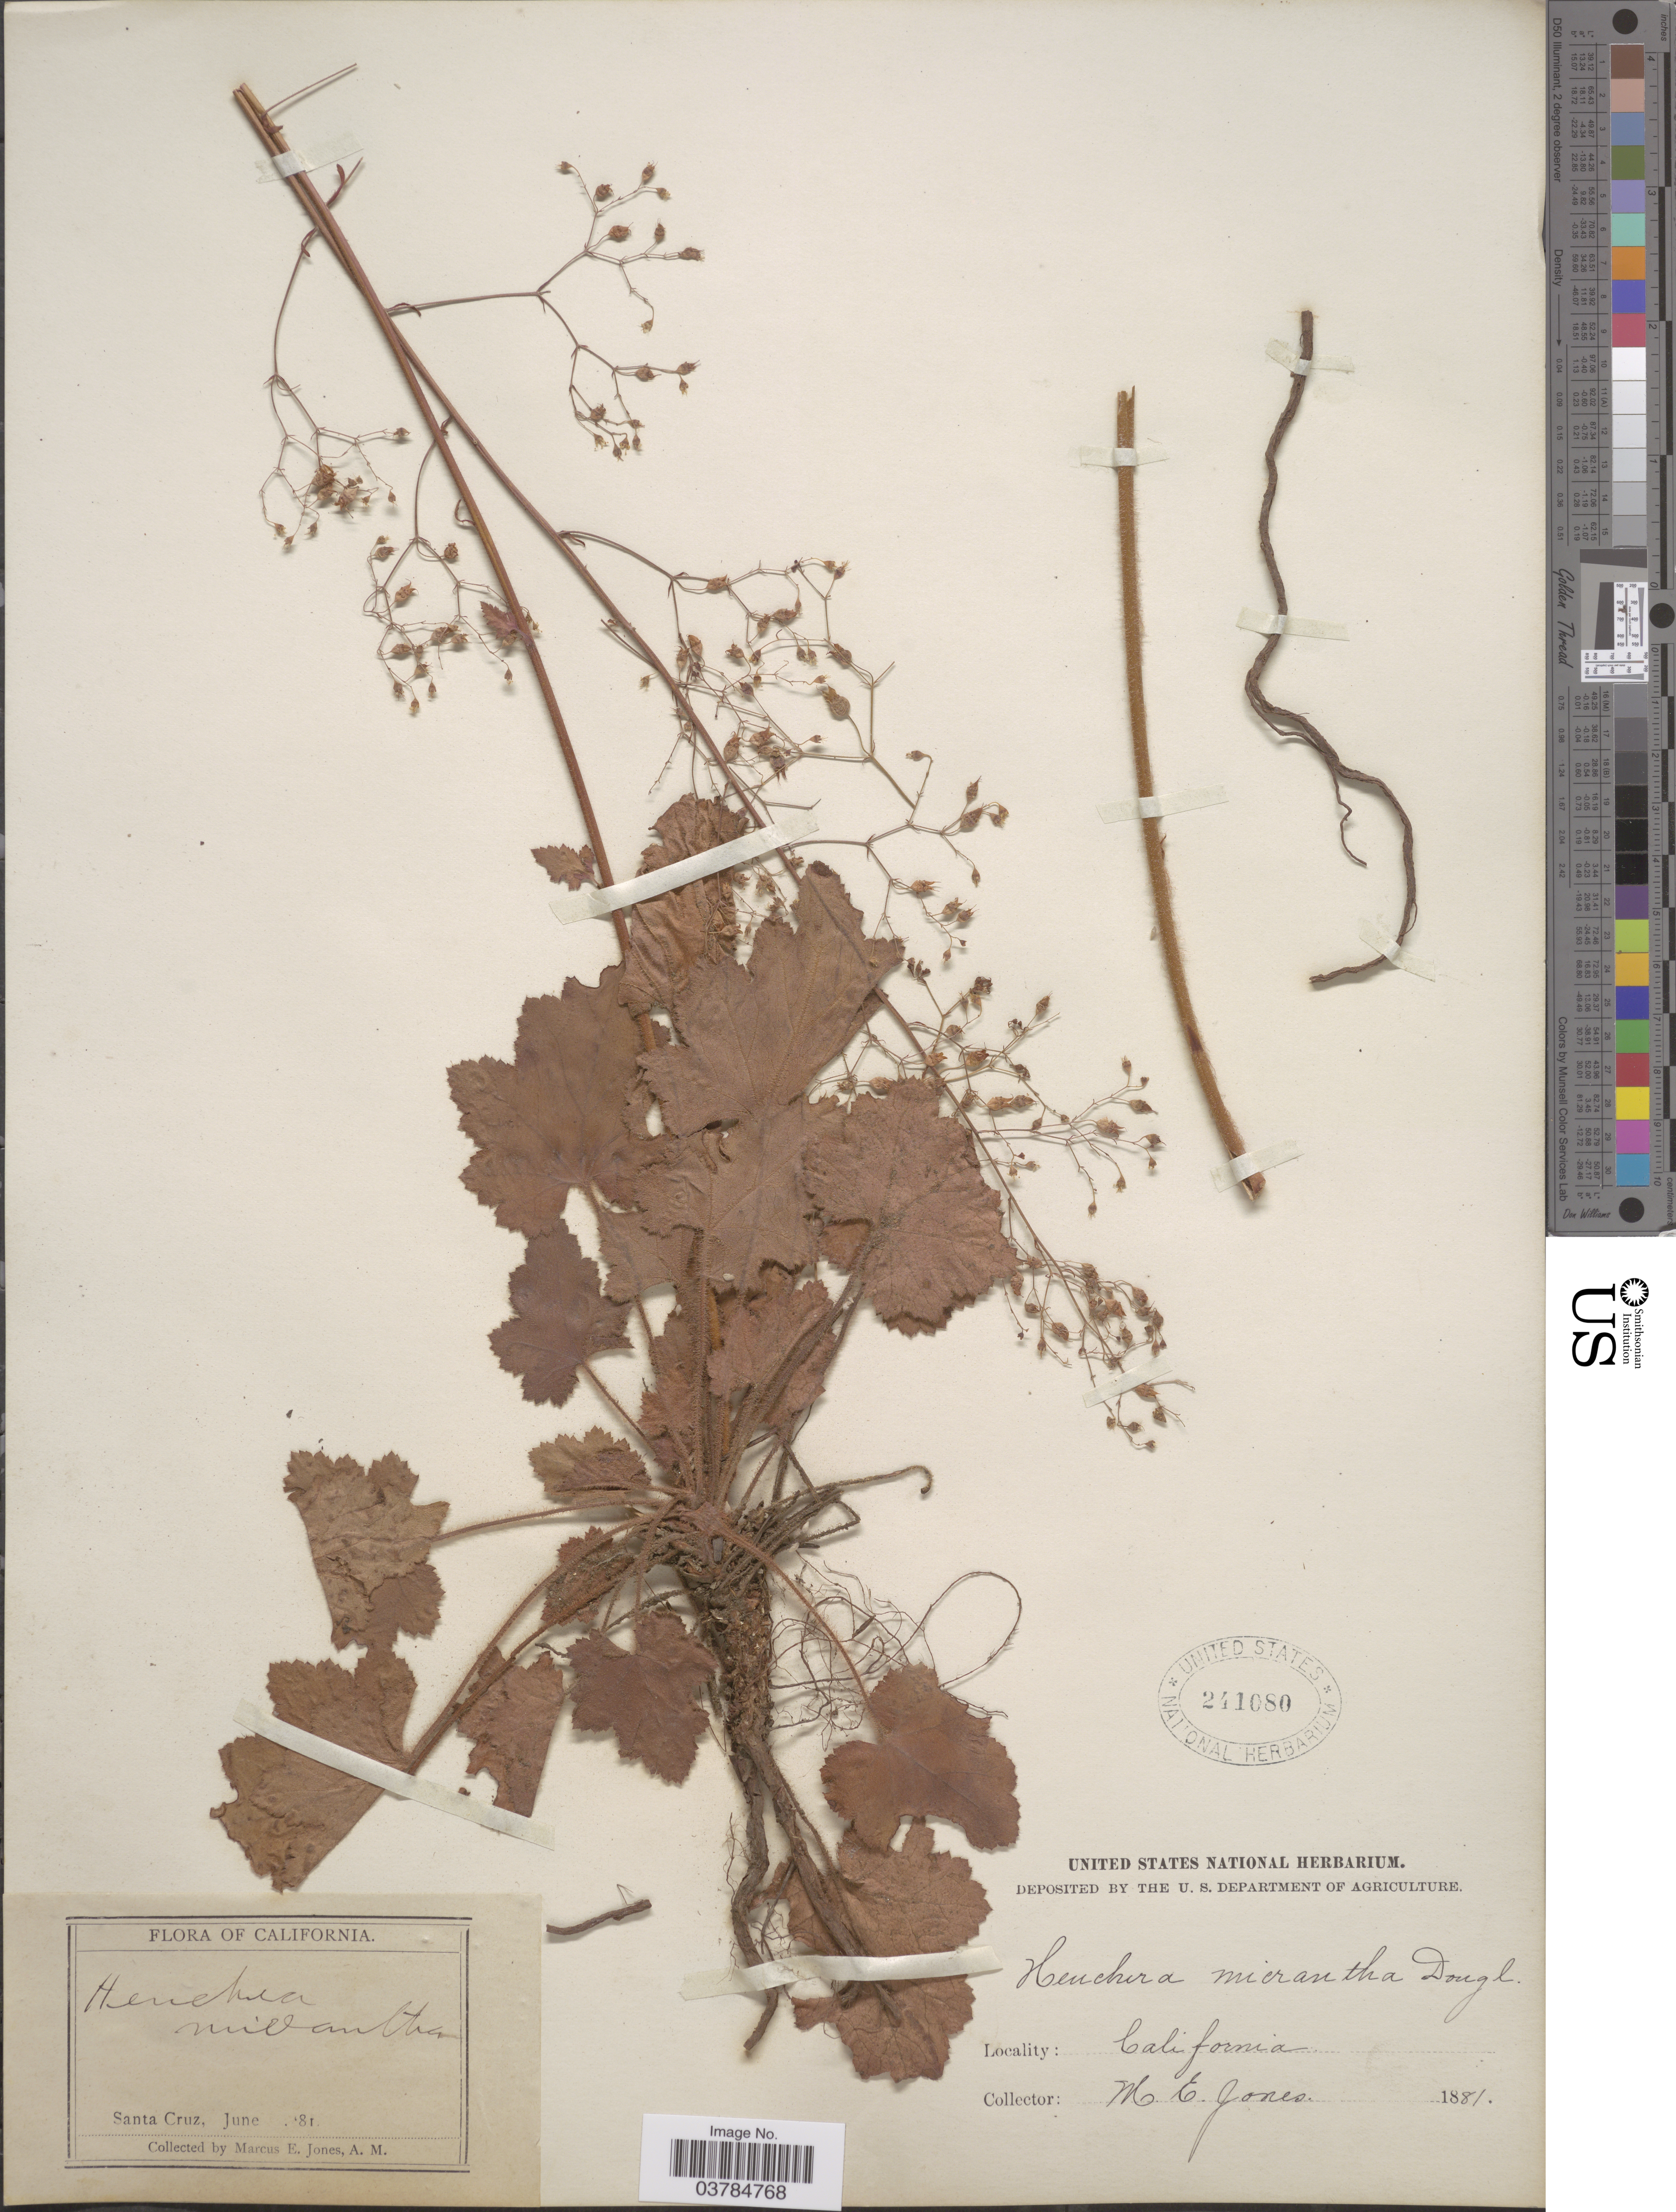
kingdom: Plantae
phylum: Tracheophyta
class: Magnoliopsida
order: Saxifragales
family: Saxifragaceae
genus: Heuchera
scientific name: Heuchera micrantha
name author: Douglas ex Lindl.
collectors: M. E. Jones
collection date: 1881-06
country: United States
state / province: California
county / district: Santa Cruz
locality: Santa Cruz.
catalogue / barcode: US 241080